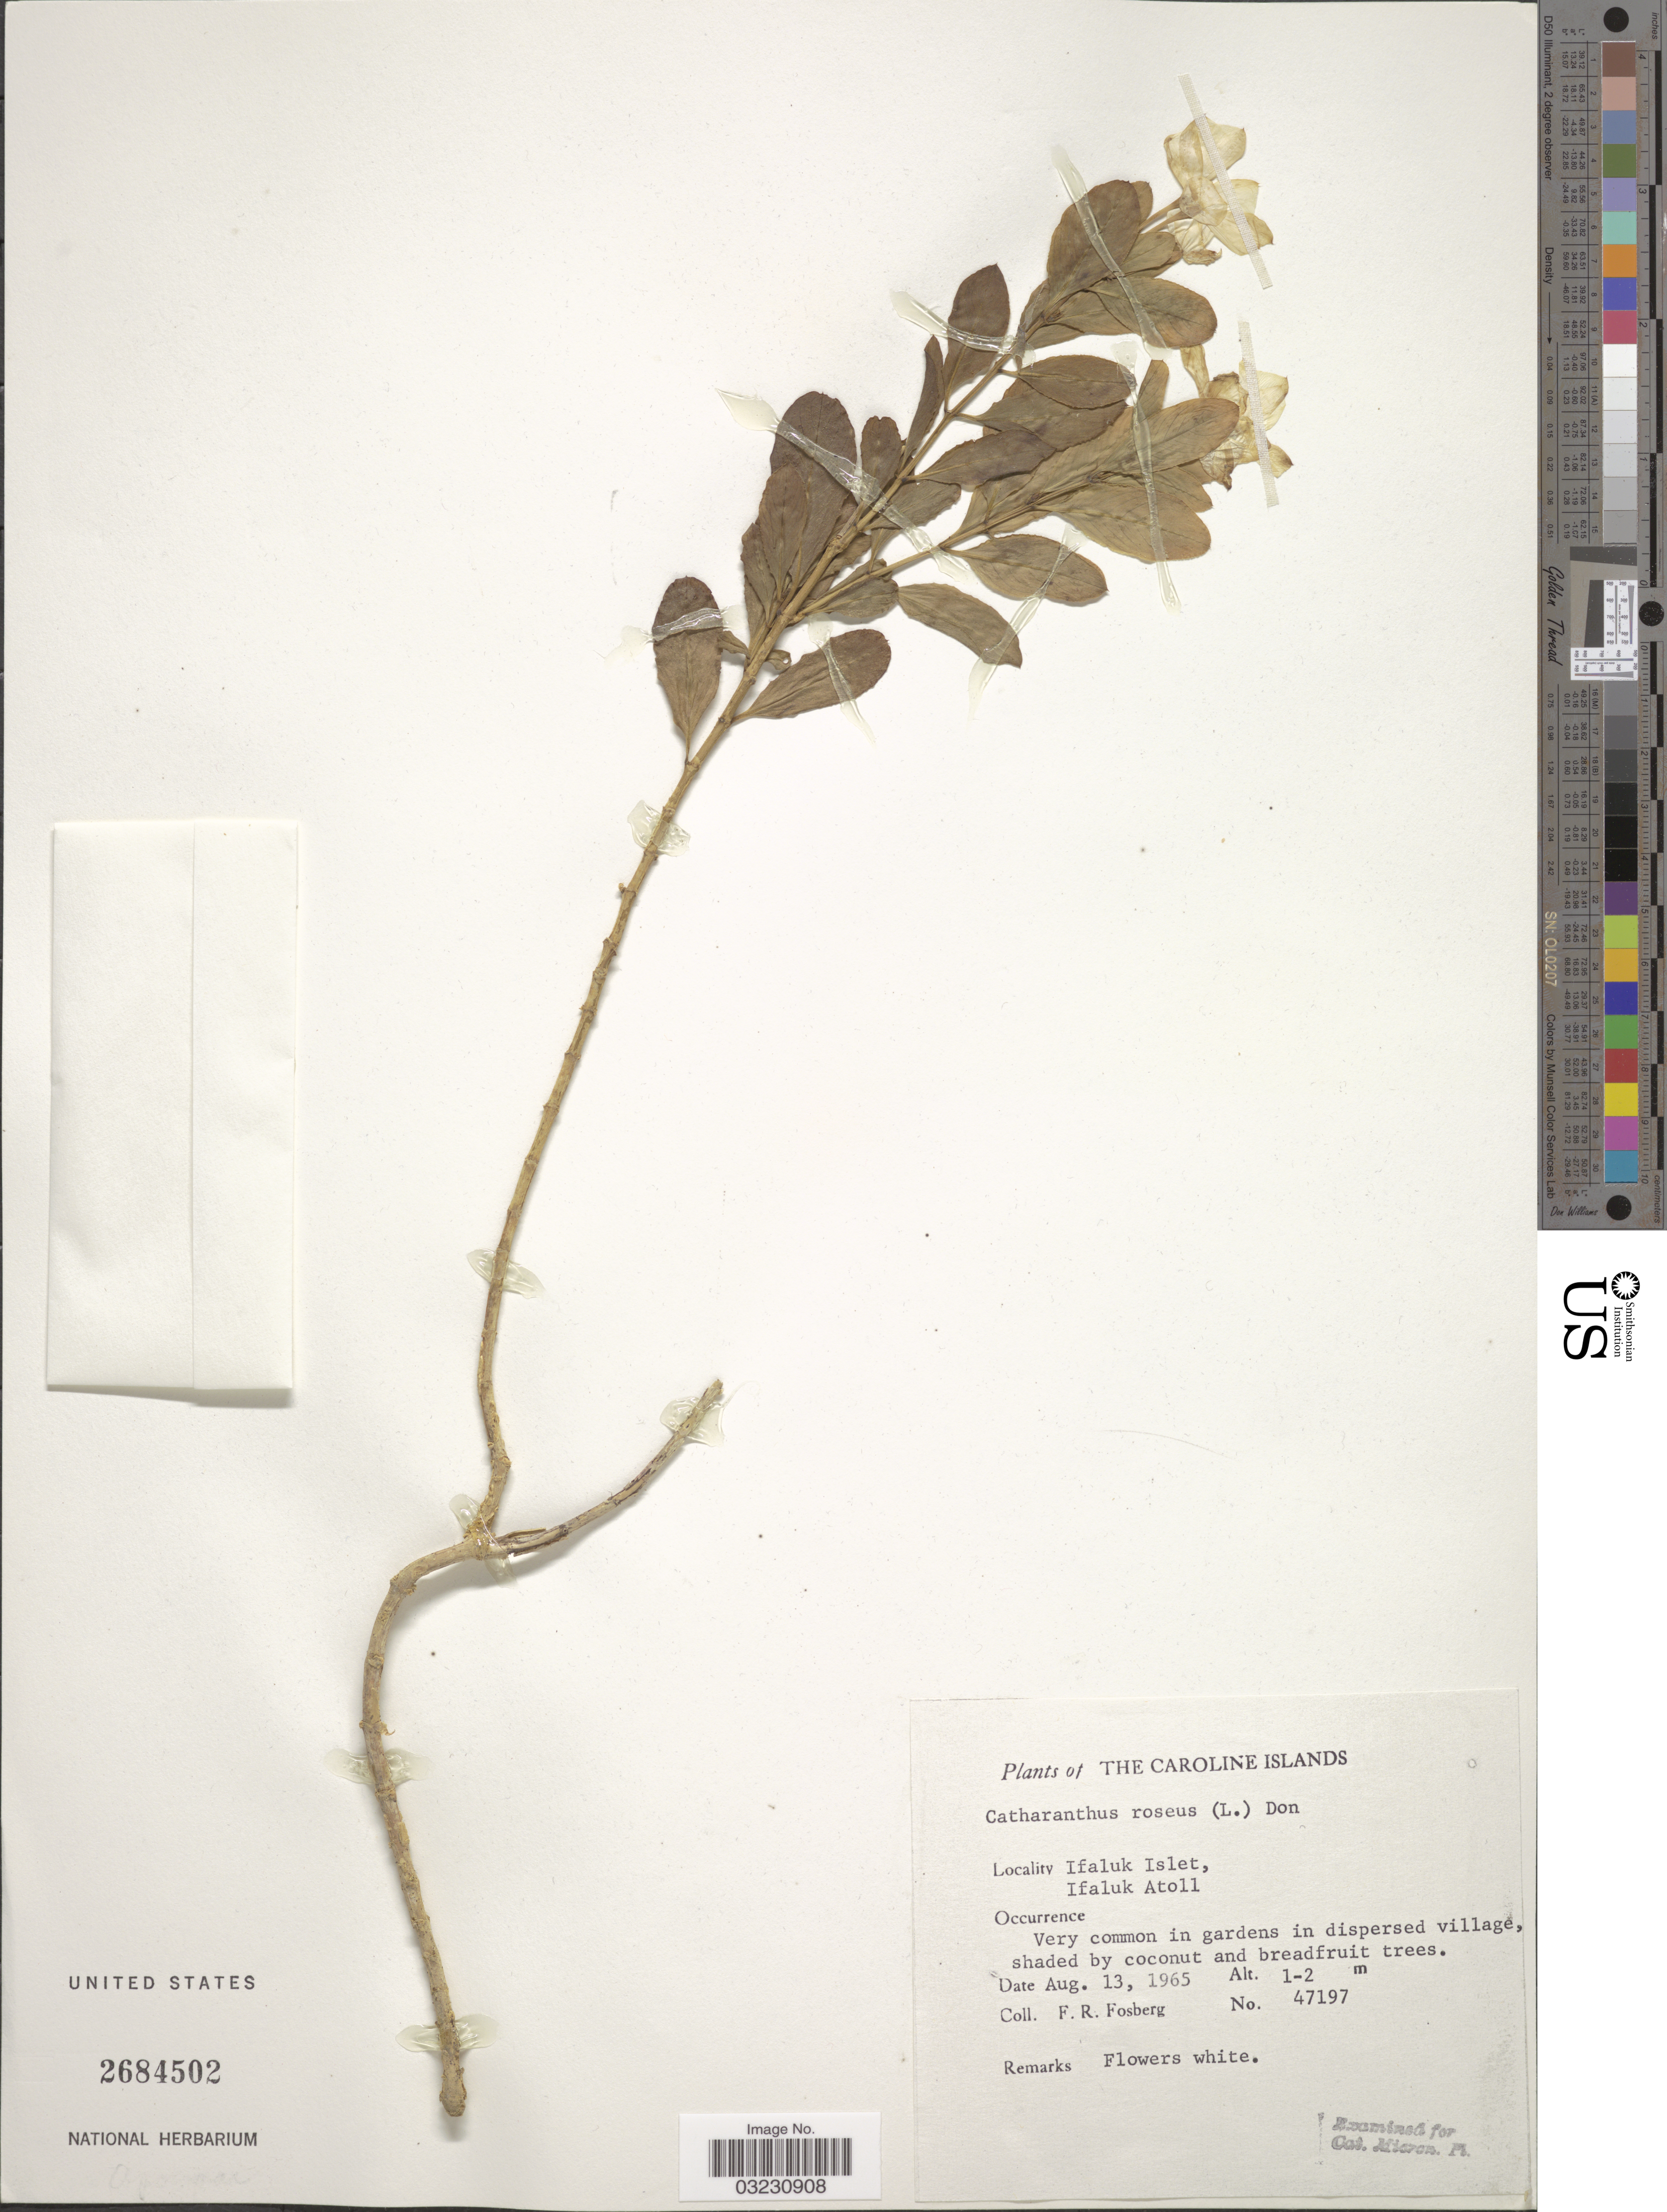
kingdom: Plantae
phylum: Tracheophyta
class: Magnoliopsida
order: Gentianales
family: Apocynaceae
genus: Catharanthus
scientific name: Catharanthus roseus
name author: (L.) G. Don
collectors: F. R. Fosberg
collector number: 47197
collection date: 1965-08-13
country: Micronesia, Federated States of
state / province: Yap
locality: Caroline Islands. Ifaluk Islet, Ifaluk Atoll.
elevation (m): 1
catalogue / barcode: US 2684502